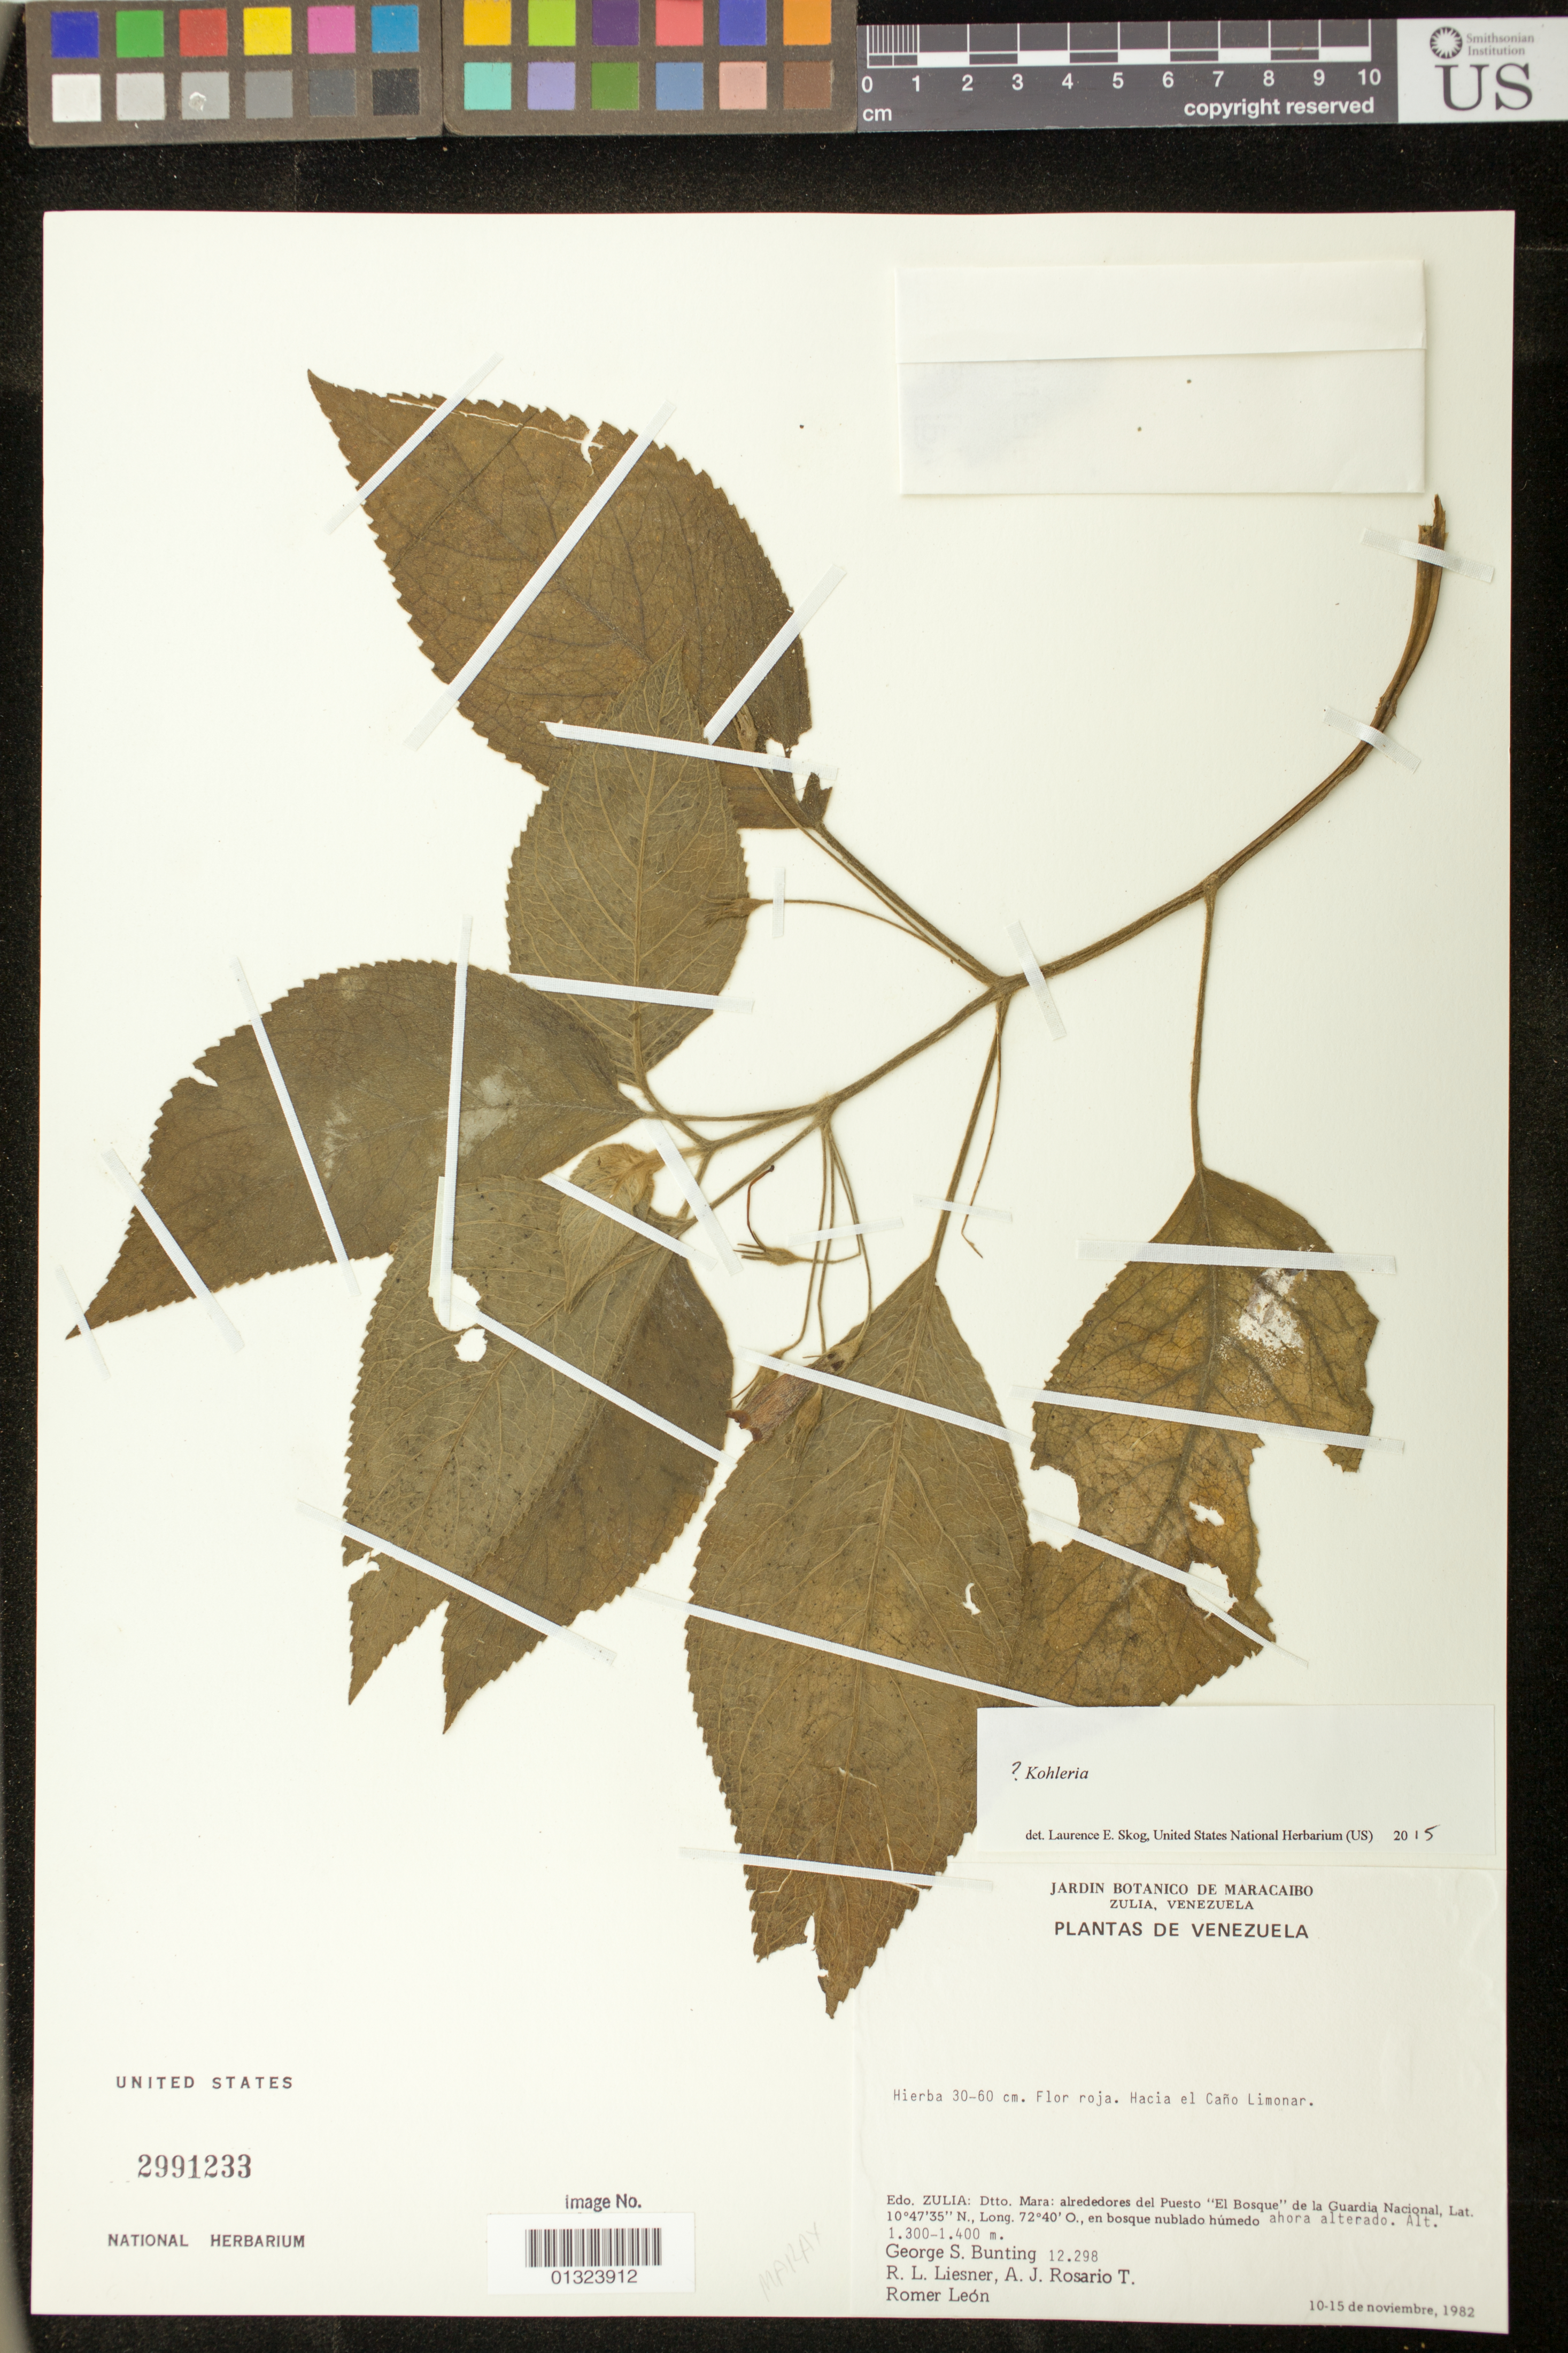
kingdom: Plantae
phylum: Tracheophyta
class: Magnoliopsida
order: Lamiales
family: Gesneriaceae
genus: Kohleria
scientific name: Kohleria sp.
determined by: Skog, Laurence E.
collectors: G. S. Bunting, R. L. Liesner, A. Rosario T. & R. A. León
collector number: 12.298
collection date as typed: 10-15 Nov 1982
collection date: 1982-11-10/1982-11-15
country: Venezuela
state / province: Zulia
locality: Dist. Mara, environs of Puesto "El Bosque" de la Guardia Nacional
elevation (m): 1300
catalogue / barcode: US 2991233